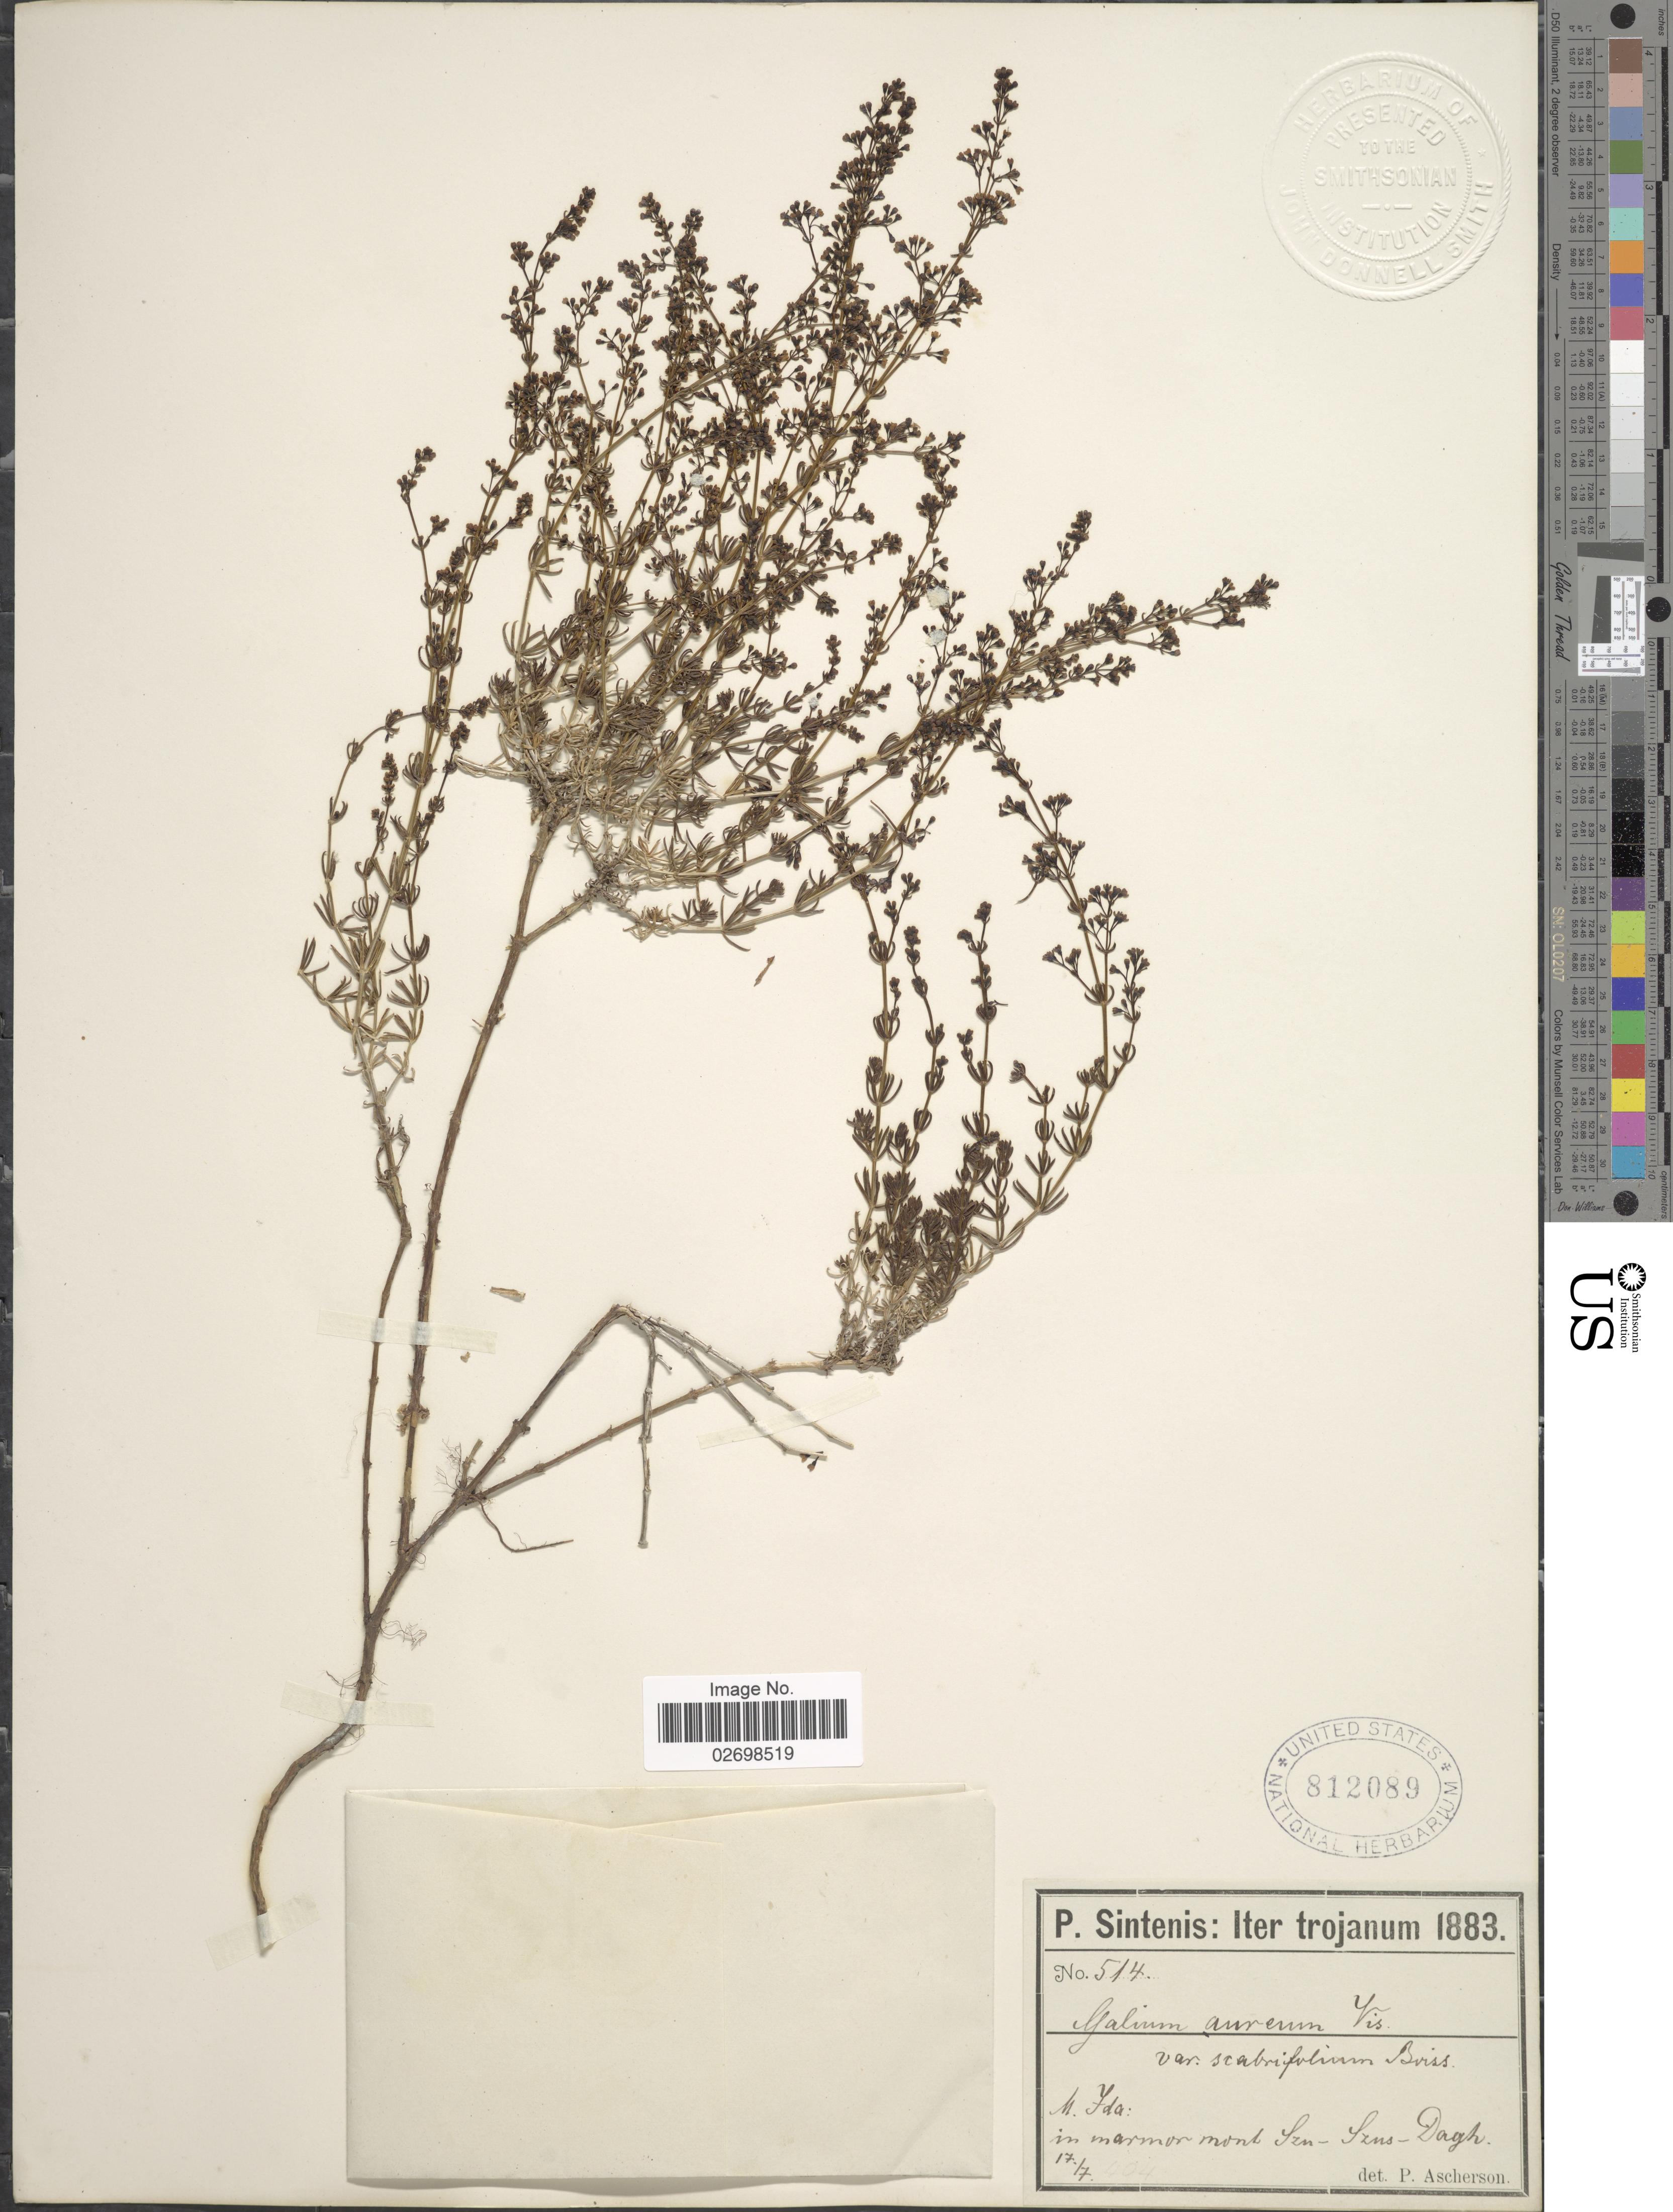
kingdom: Plantae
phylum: Tracheophyta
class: Magnoliopsida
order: Gentianales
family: Rubiaceae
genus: Galium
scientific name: Galium aureum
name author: Vis.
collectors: P. Sintenis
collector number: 514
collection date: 1883-07-17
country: Turkey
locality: Iter trojanum. M. Ida: in marmor mont Szn-Szns-Dagh.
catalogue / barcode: US 812089